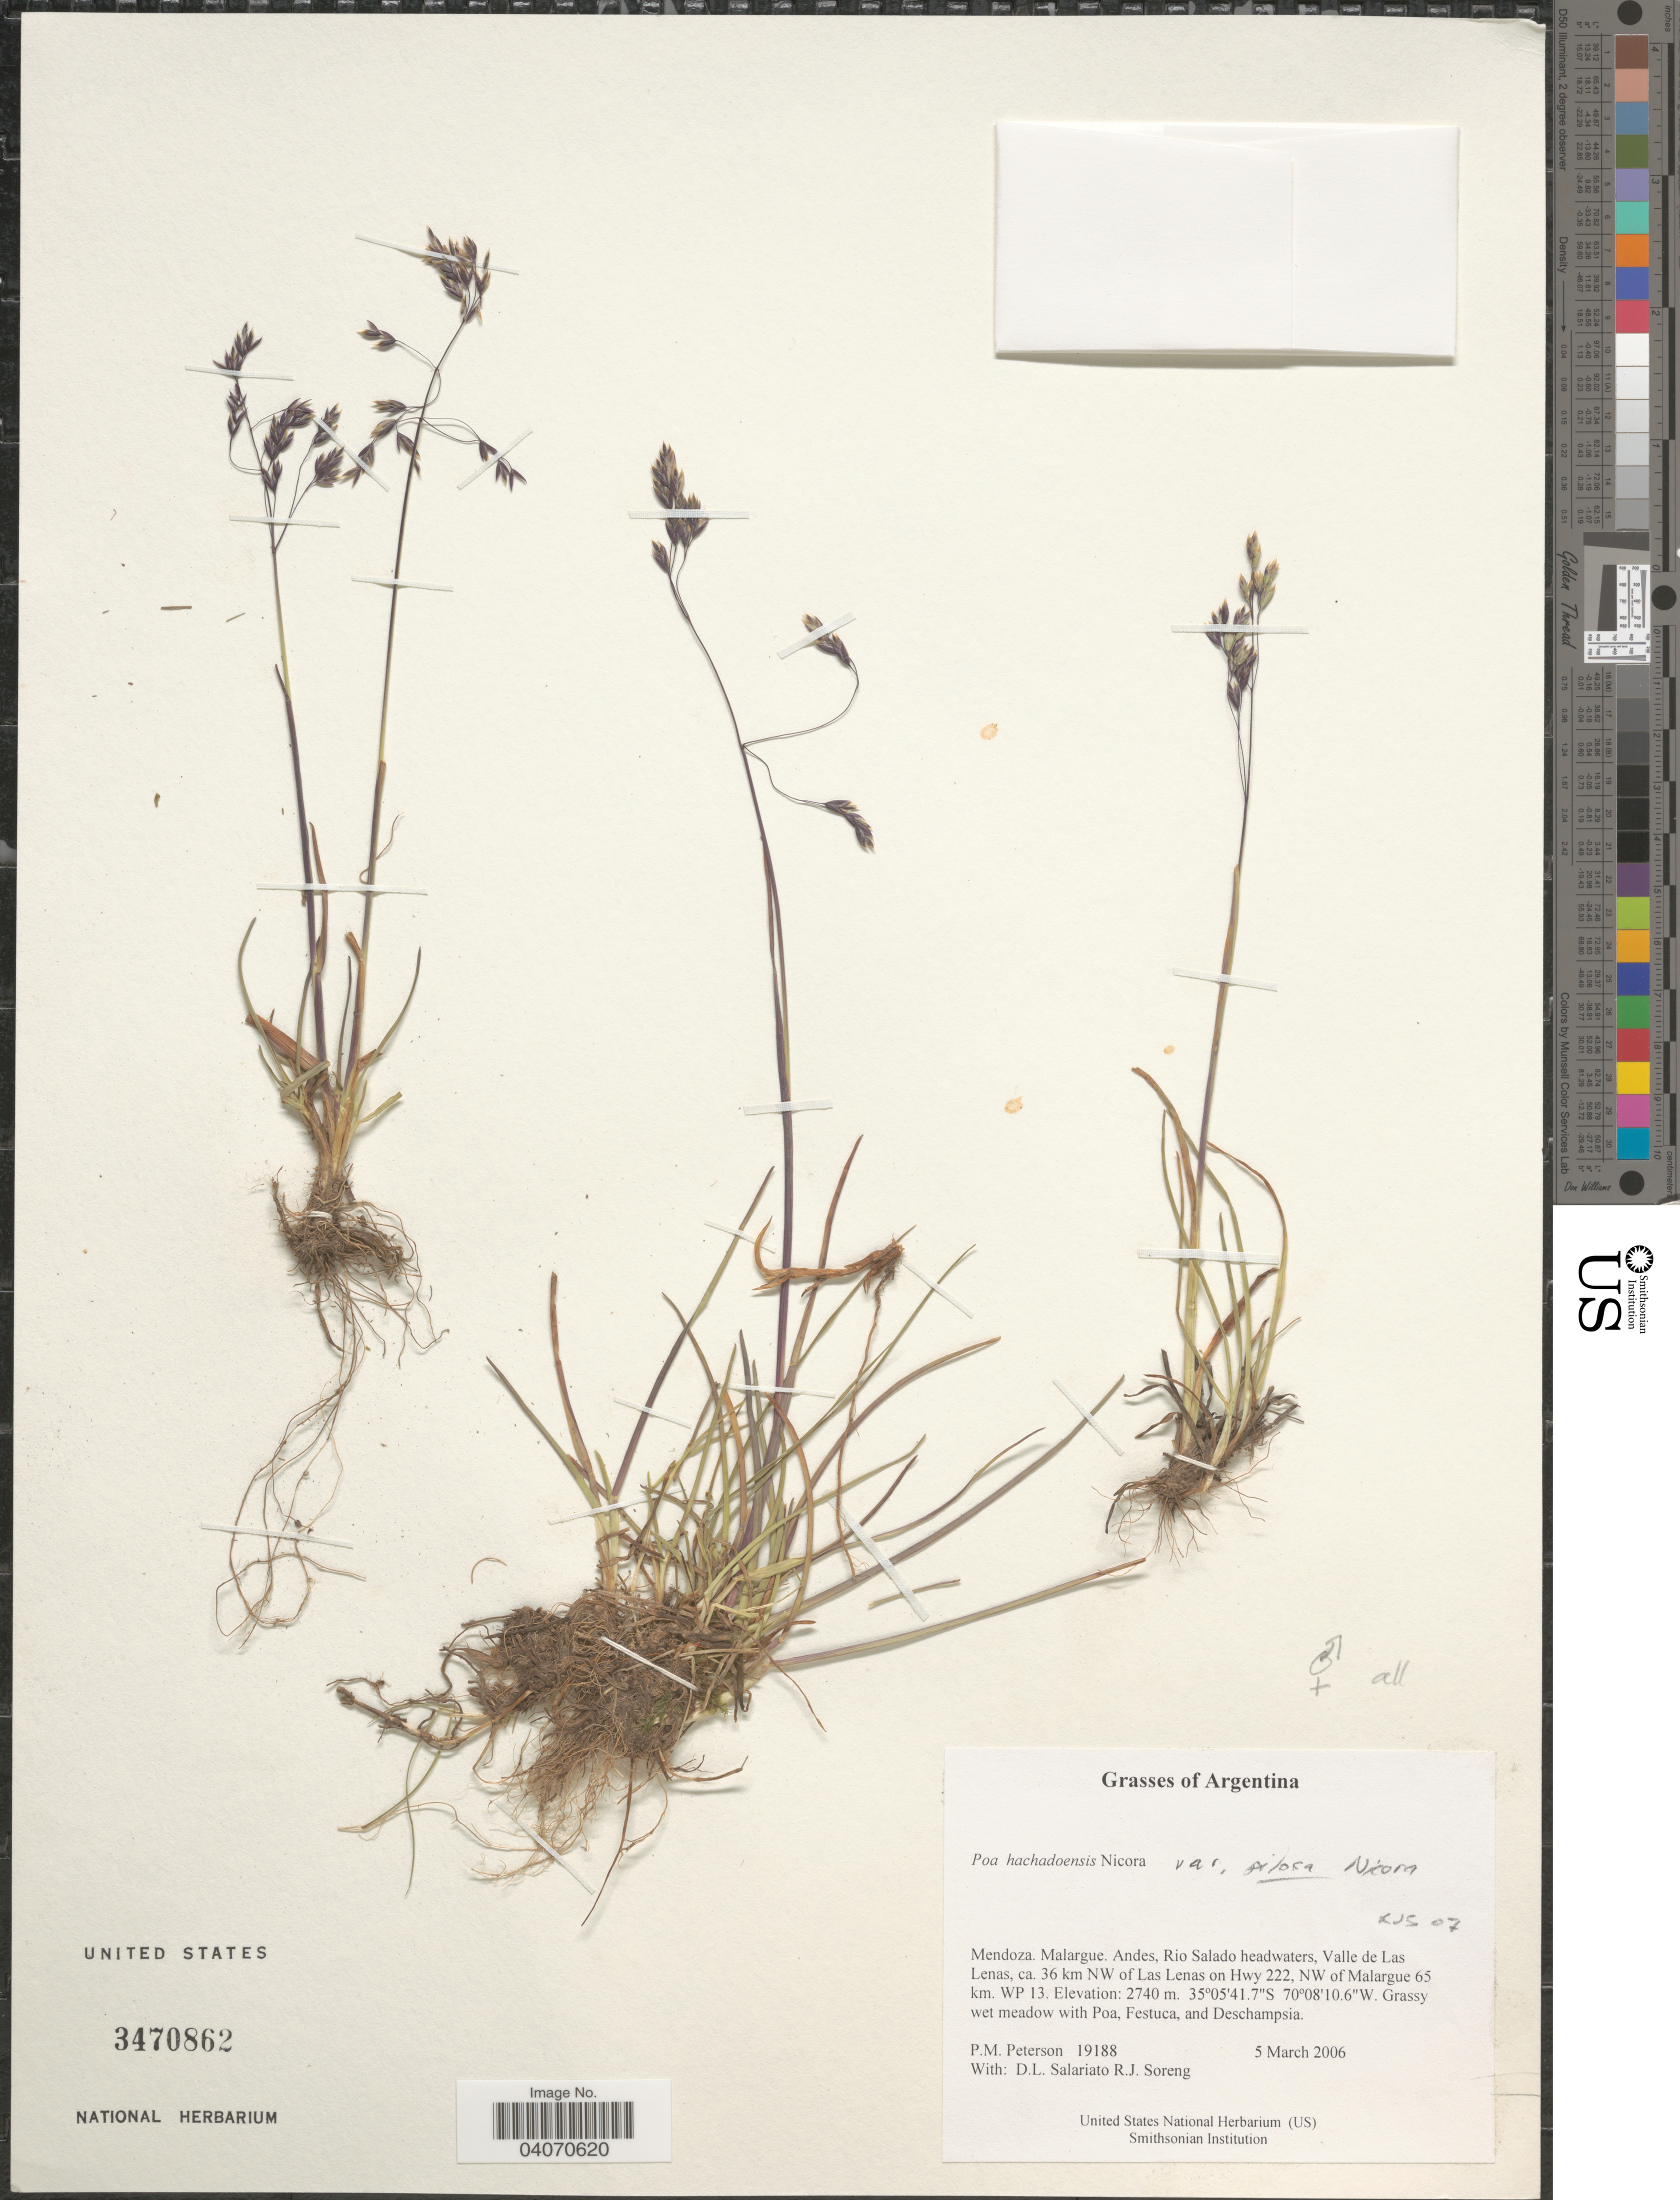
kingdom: Plantae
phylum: Tracheophyta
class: Liliopsida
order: Poales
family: Poaceae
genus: Poa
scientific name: Poa hachadoensis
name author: Nicora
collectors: P. M. Peterson, D. Salariato & R. J. Soreng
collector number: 19188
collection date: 2006-03-05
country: Argentina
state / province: Mendoza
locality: Malargue. Andes, Rio Salado headwaters, Valle de Las Lenas, ca. 36 km NW of Las Lenas on Hwy 222, NW of Malargue 65 km. WP 13.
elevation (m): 2740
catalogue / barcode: US 3470862